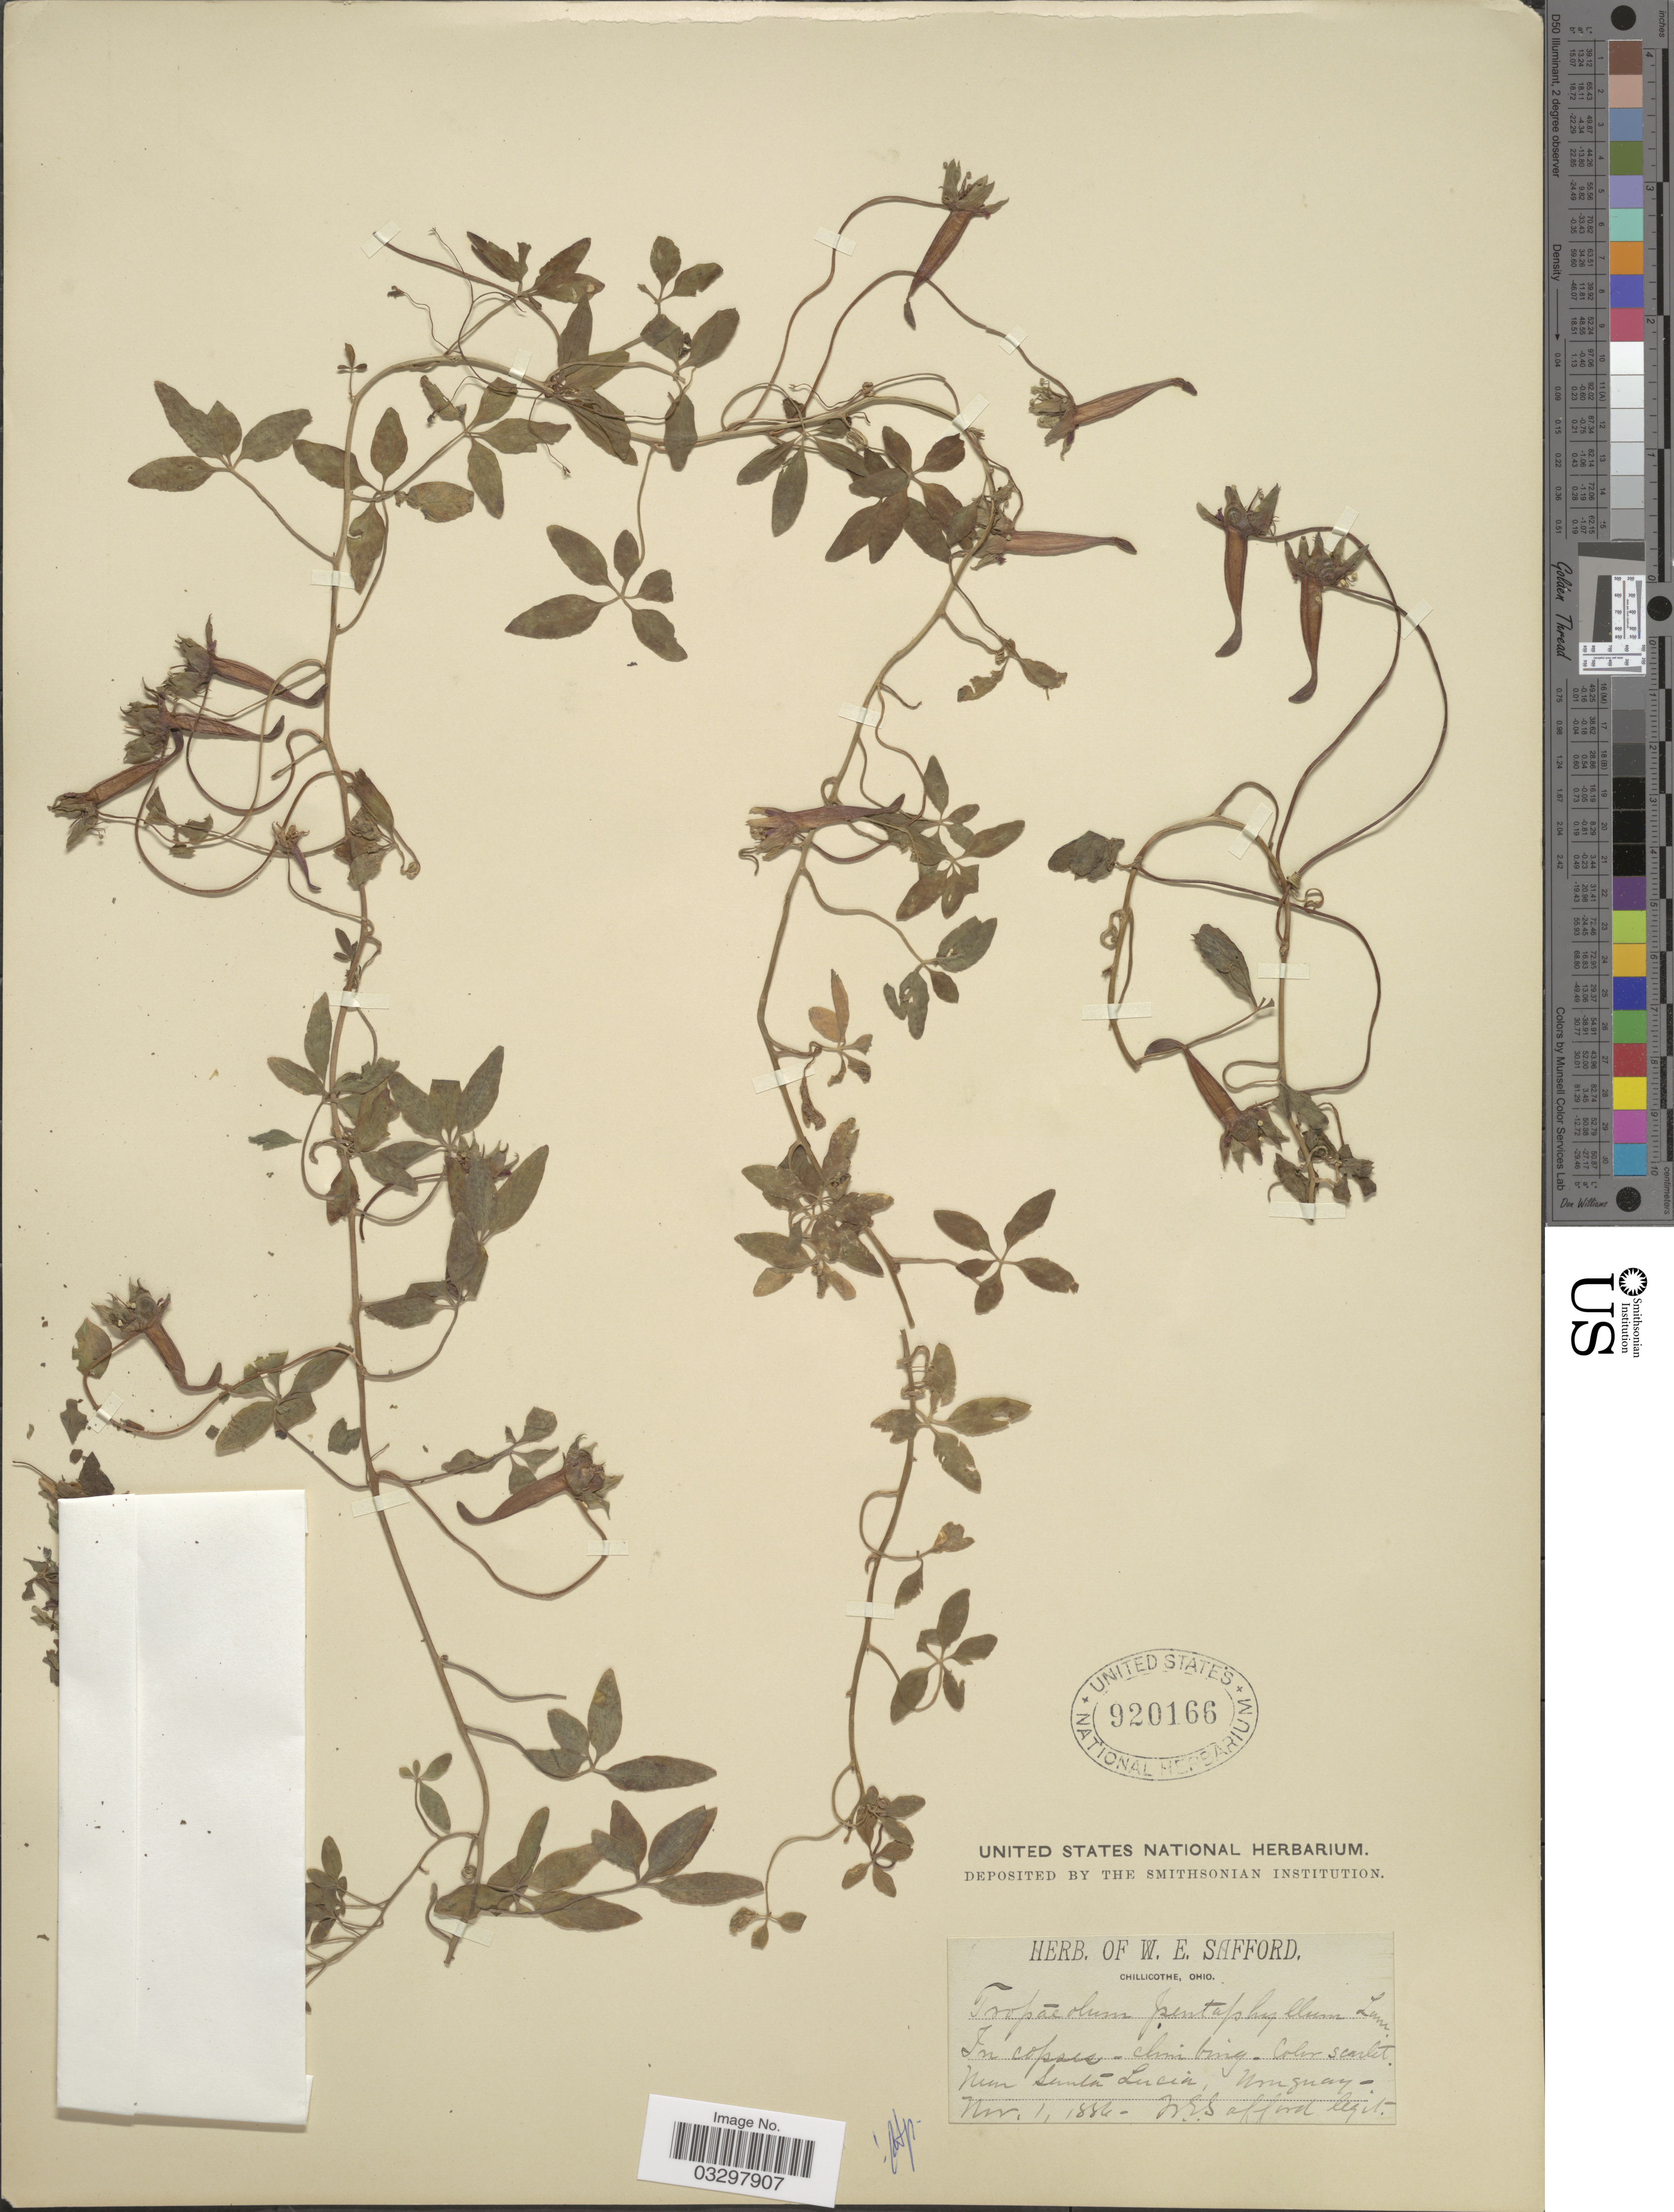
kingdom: Plantae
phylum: Tracheophyta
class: Magnoliopsida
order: Brassicales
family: Tropaeolaceae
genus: Tropaeolum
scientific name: Tropaeolum pentaphyllum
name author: Lam.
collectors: W. E. Safford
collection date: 1886-11-01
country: Uruguay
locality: Near Santa Lucia.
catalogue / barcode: US 920166